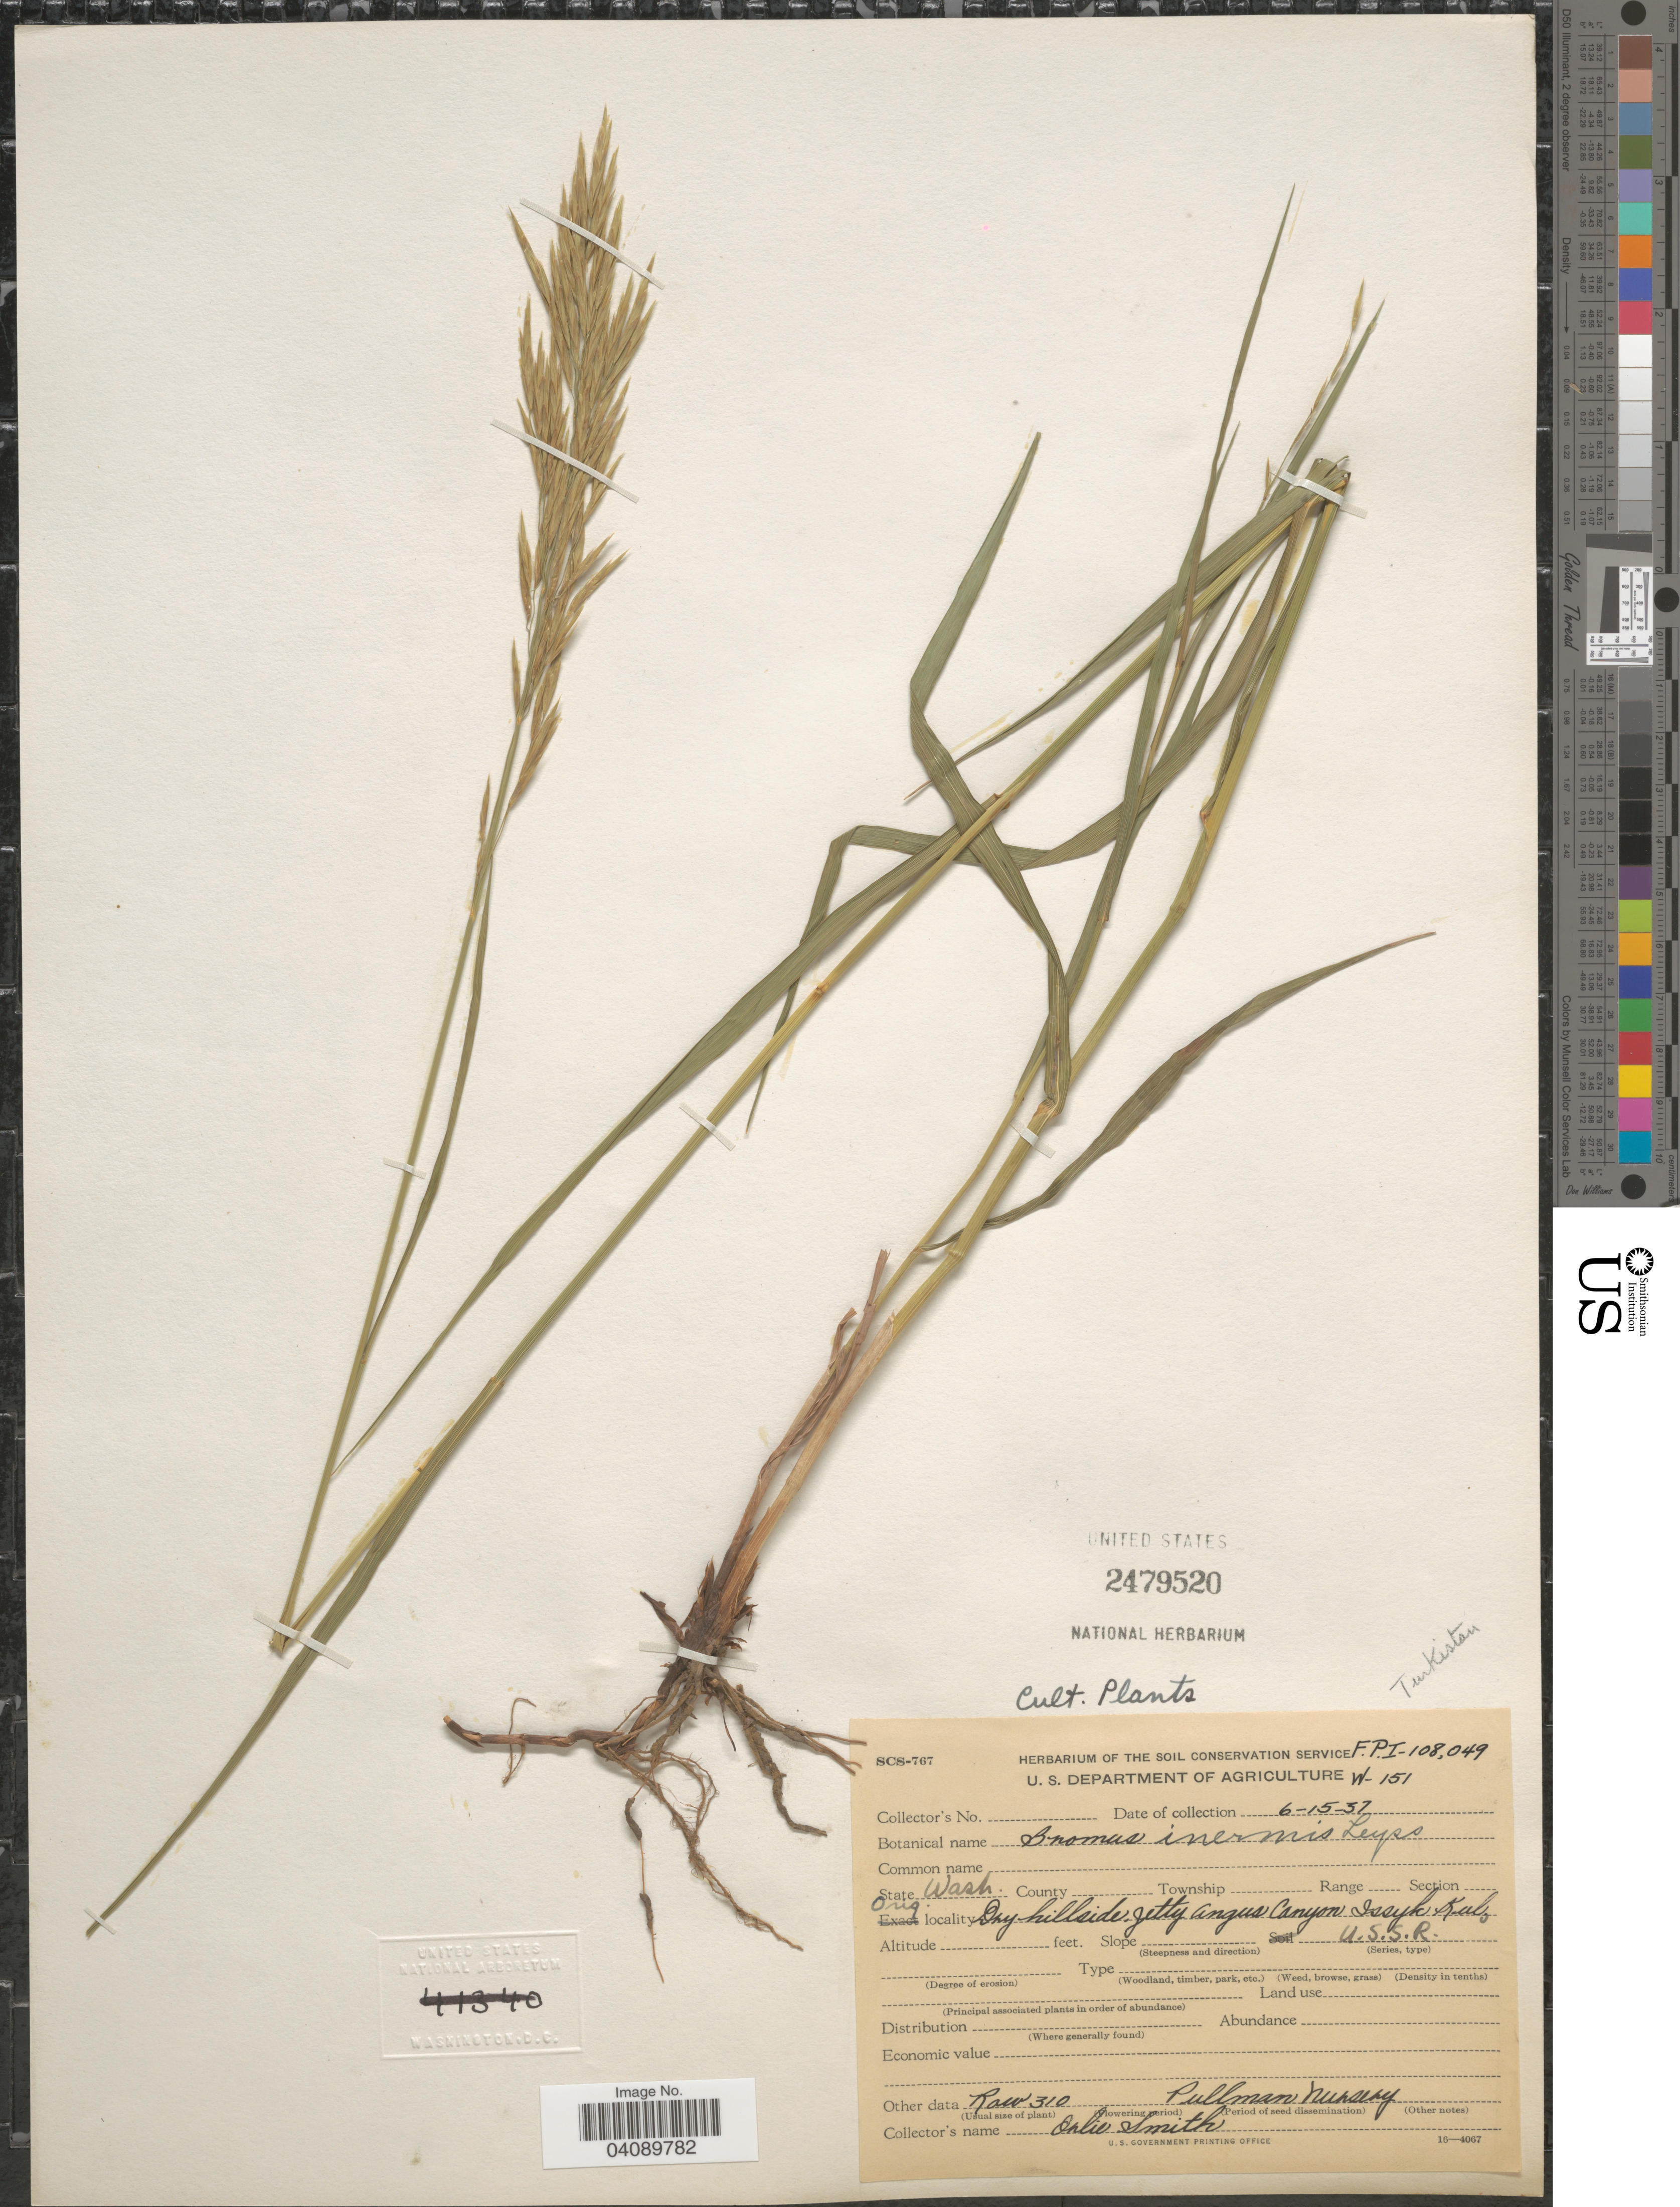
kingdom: Plantae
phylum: Tracheophyta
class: Liliopsida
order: Poales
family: Poaceae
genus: Bromus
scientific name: Bromus inermis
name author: Leyss.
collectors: O. Smith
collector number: FPI-108049/W-151?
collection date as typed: Transcribed d/m/y: 15/6/37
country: United States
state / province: Washington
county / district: Whitman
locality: Row 310. Pullman Nursery.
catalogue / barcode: US 2479520